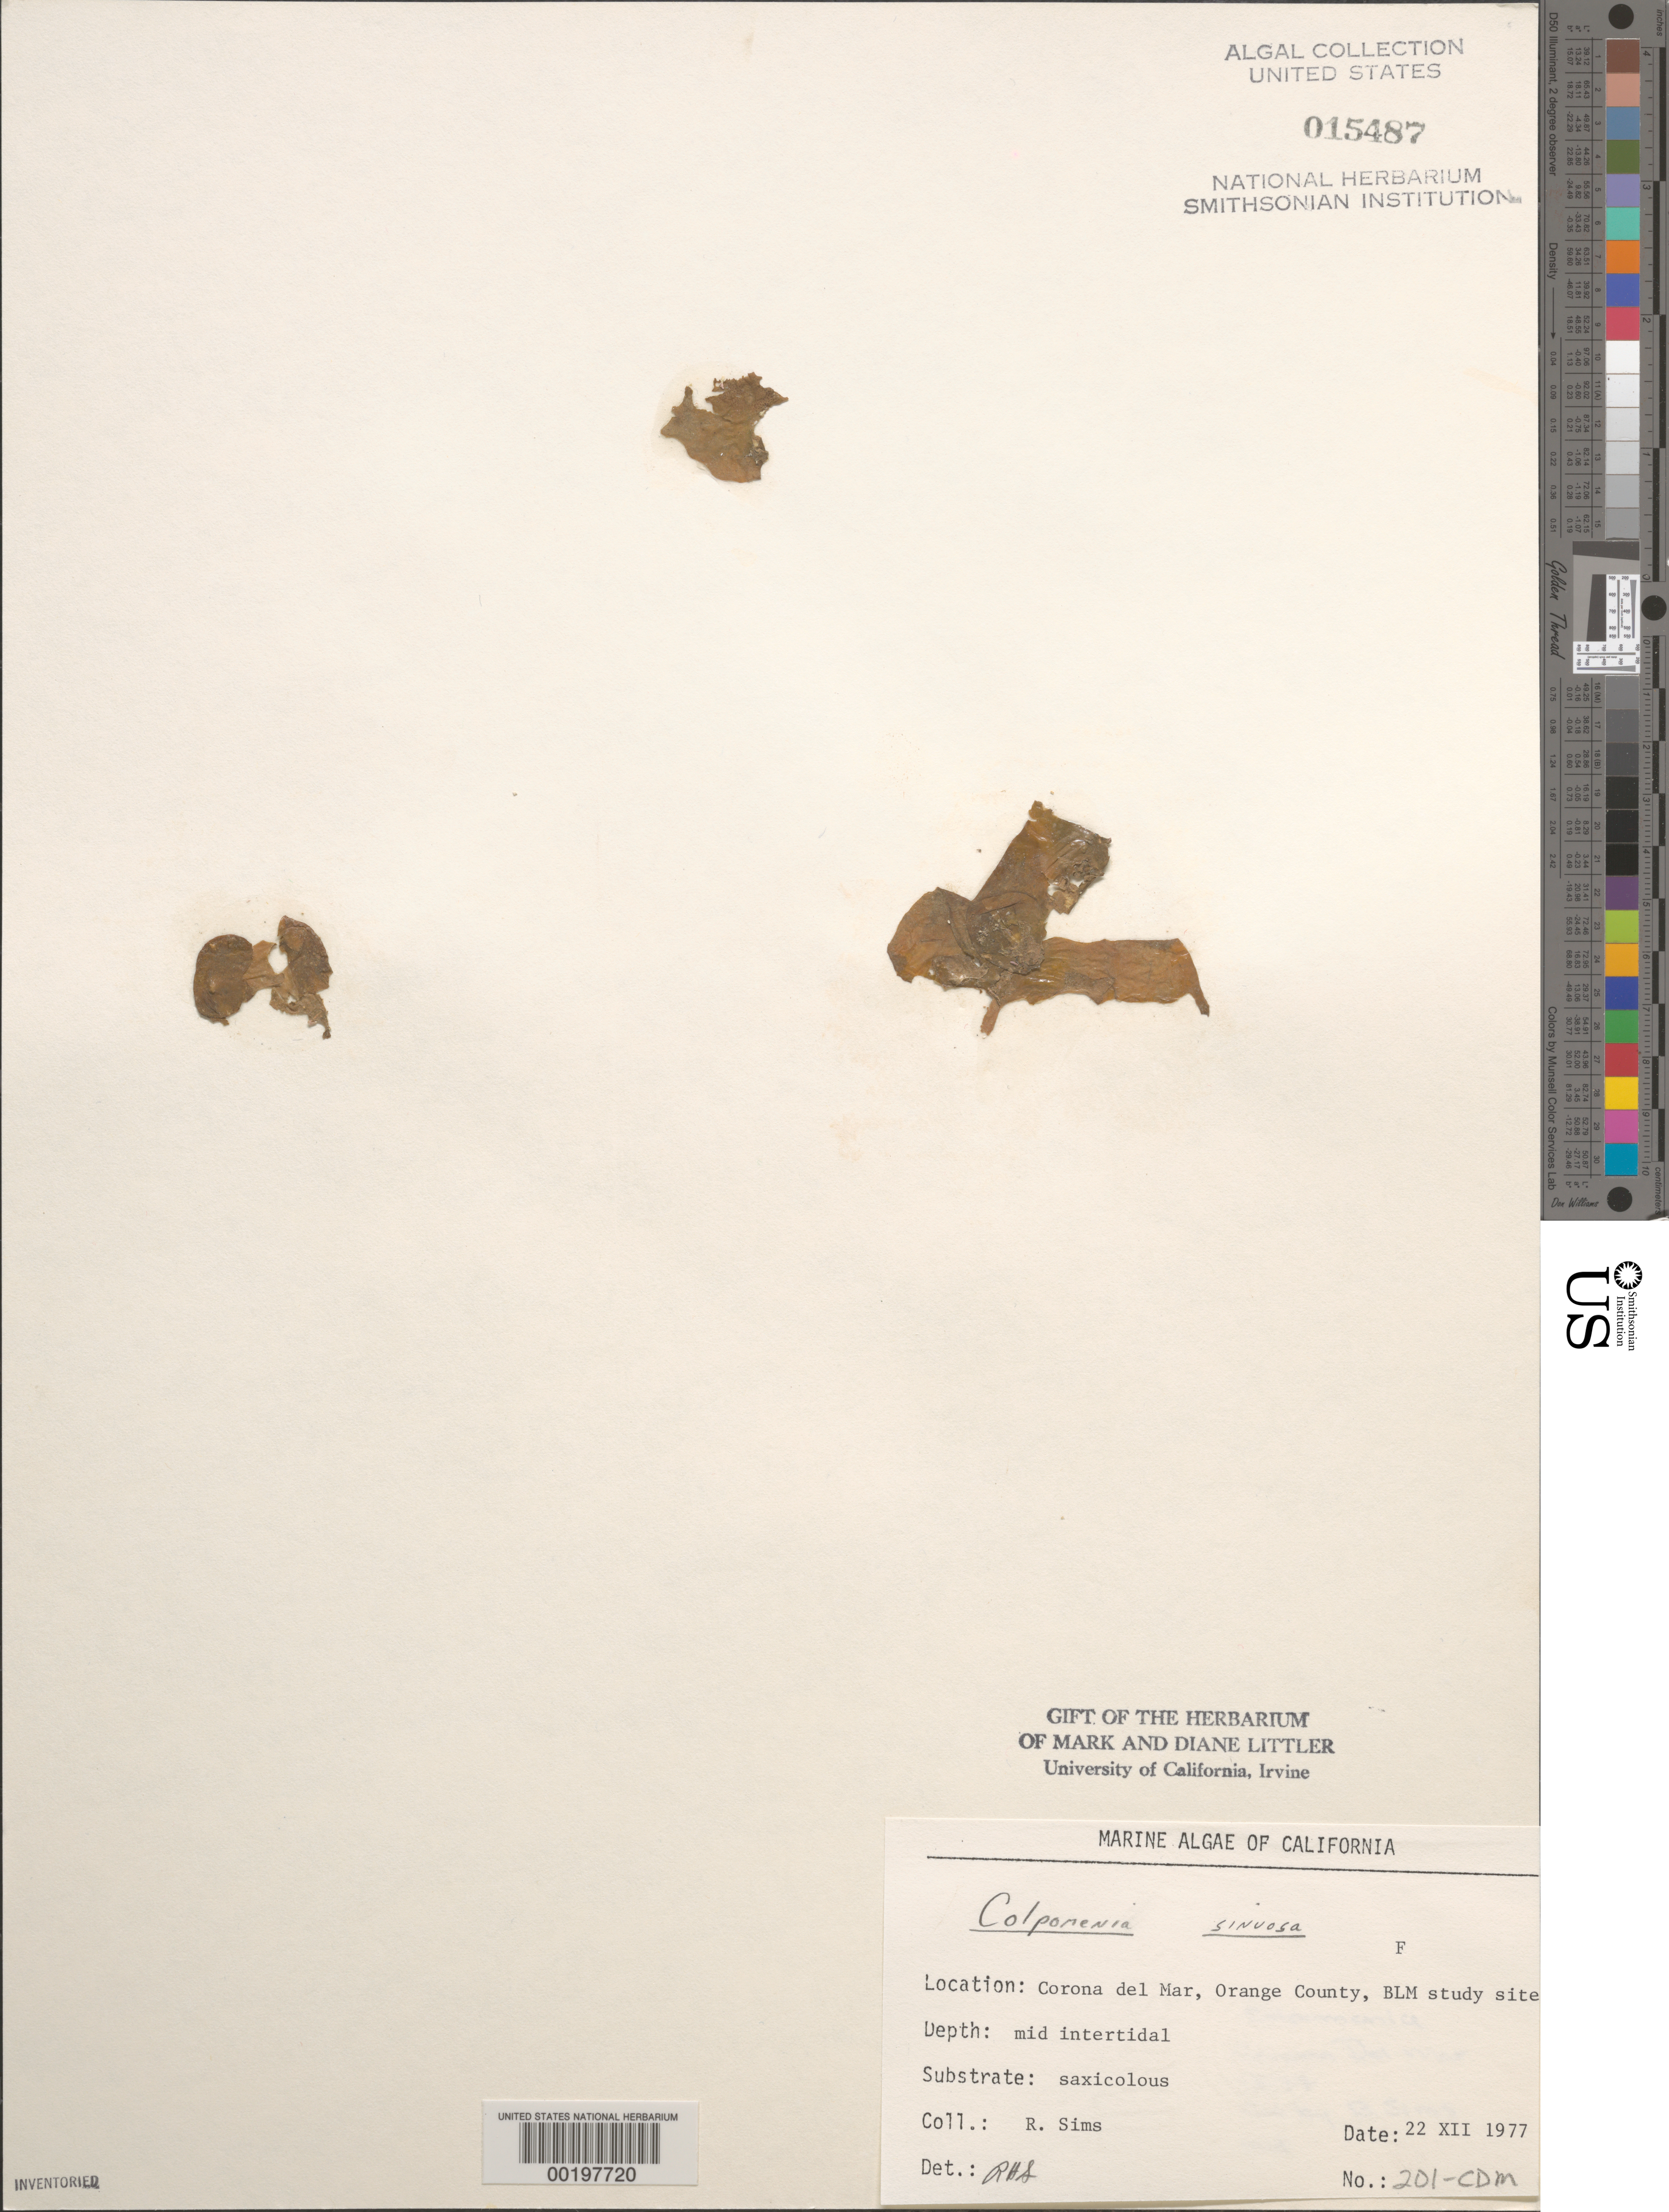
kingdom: Chromista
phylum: Ochrophyta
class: Phaeophyceae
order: Scytosiphonales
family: Scytosiphonaceae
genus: Colpomenia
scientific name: Colpomenia sinuosa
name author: (K. Mert. ex Roth) Derbes & Solier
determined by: Sims, Robert H.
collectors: R. H. Sims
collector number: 201-CDM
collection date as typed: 22 Dec 1977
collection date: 1977-12-22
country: United States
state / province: California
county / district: Orange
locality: Corona del Mar, mouth of Morning Canyon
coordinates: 33 35'14"N, 117 51'54"W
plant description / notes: BLM-SOCALBIGHT Rocky Intertidal Survey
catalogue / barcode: US 15487